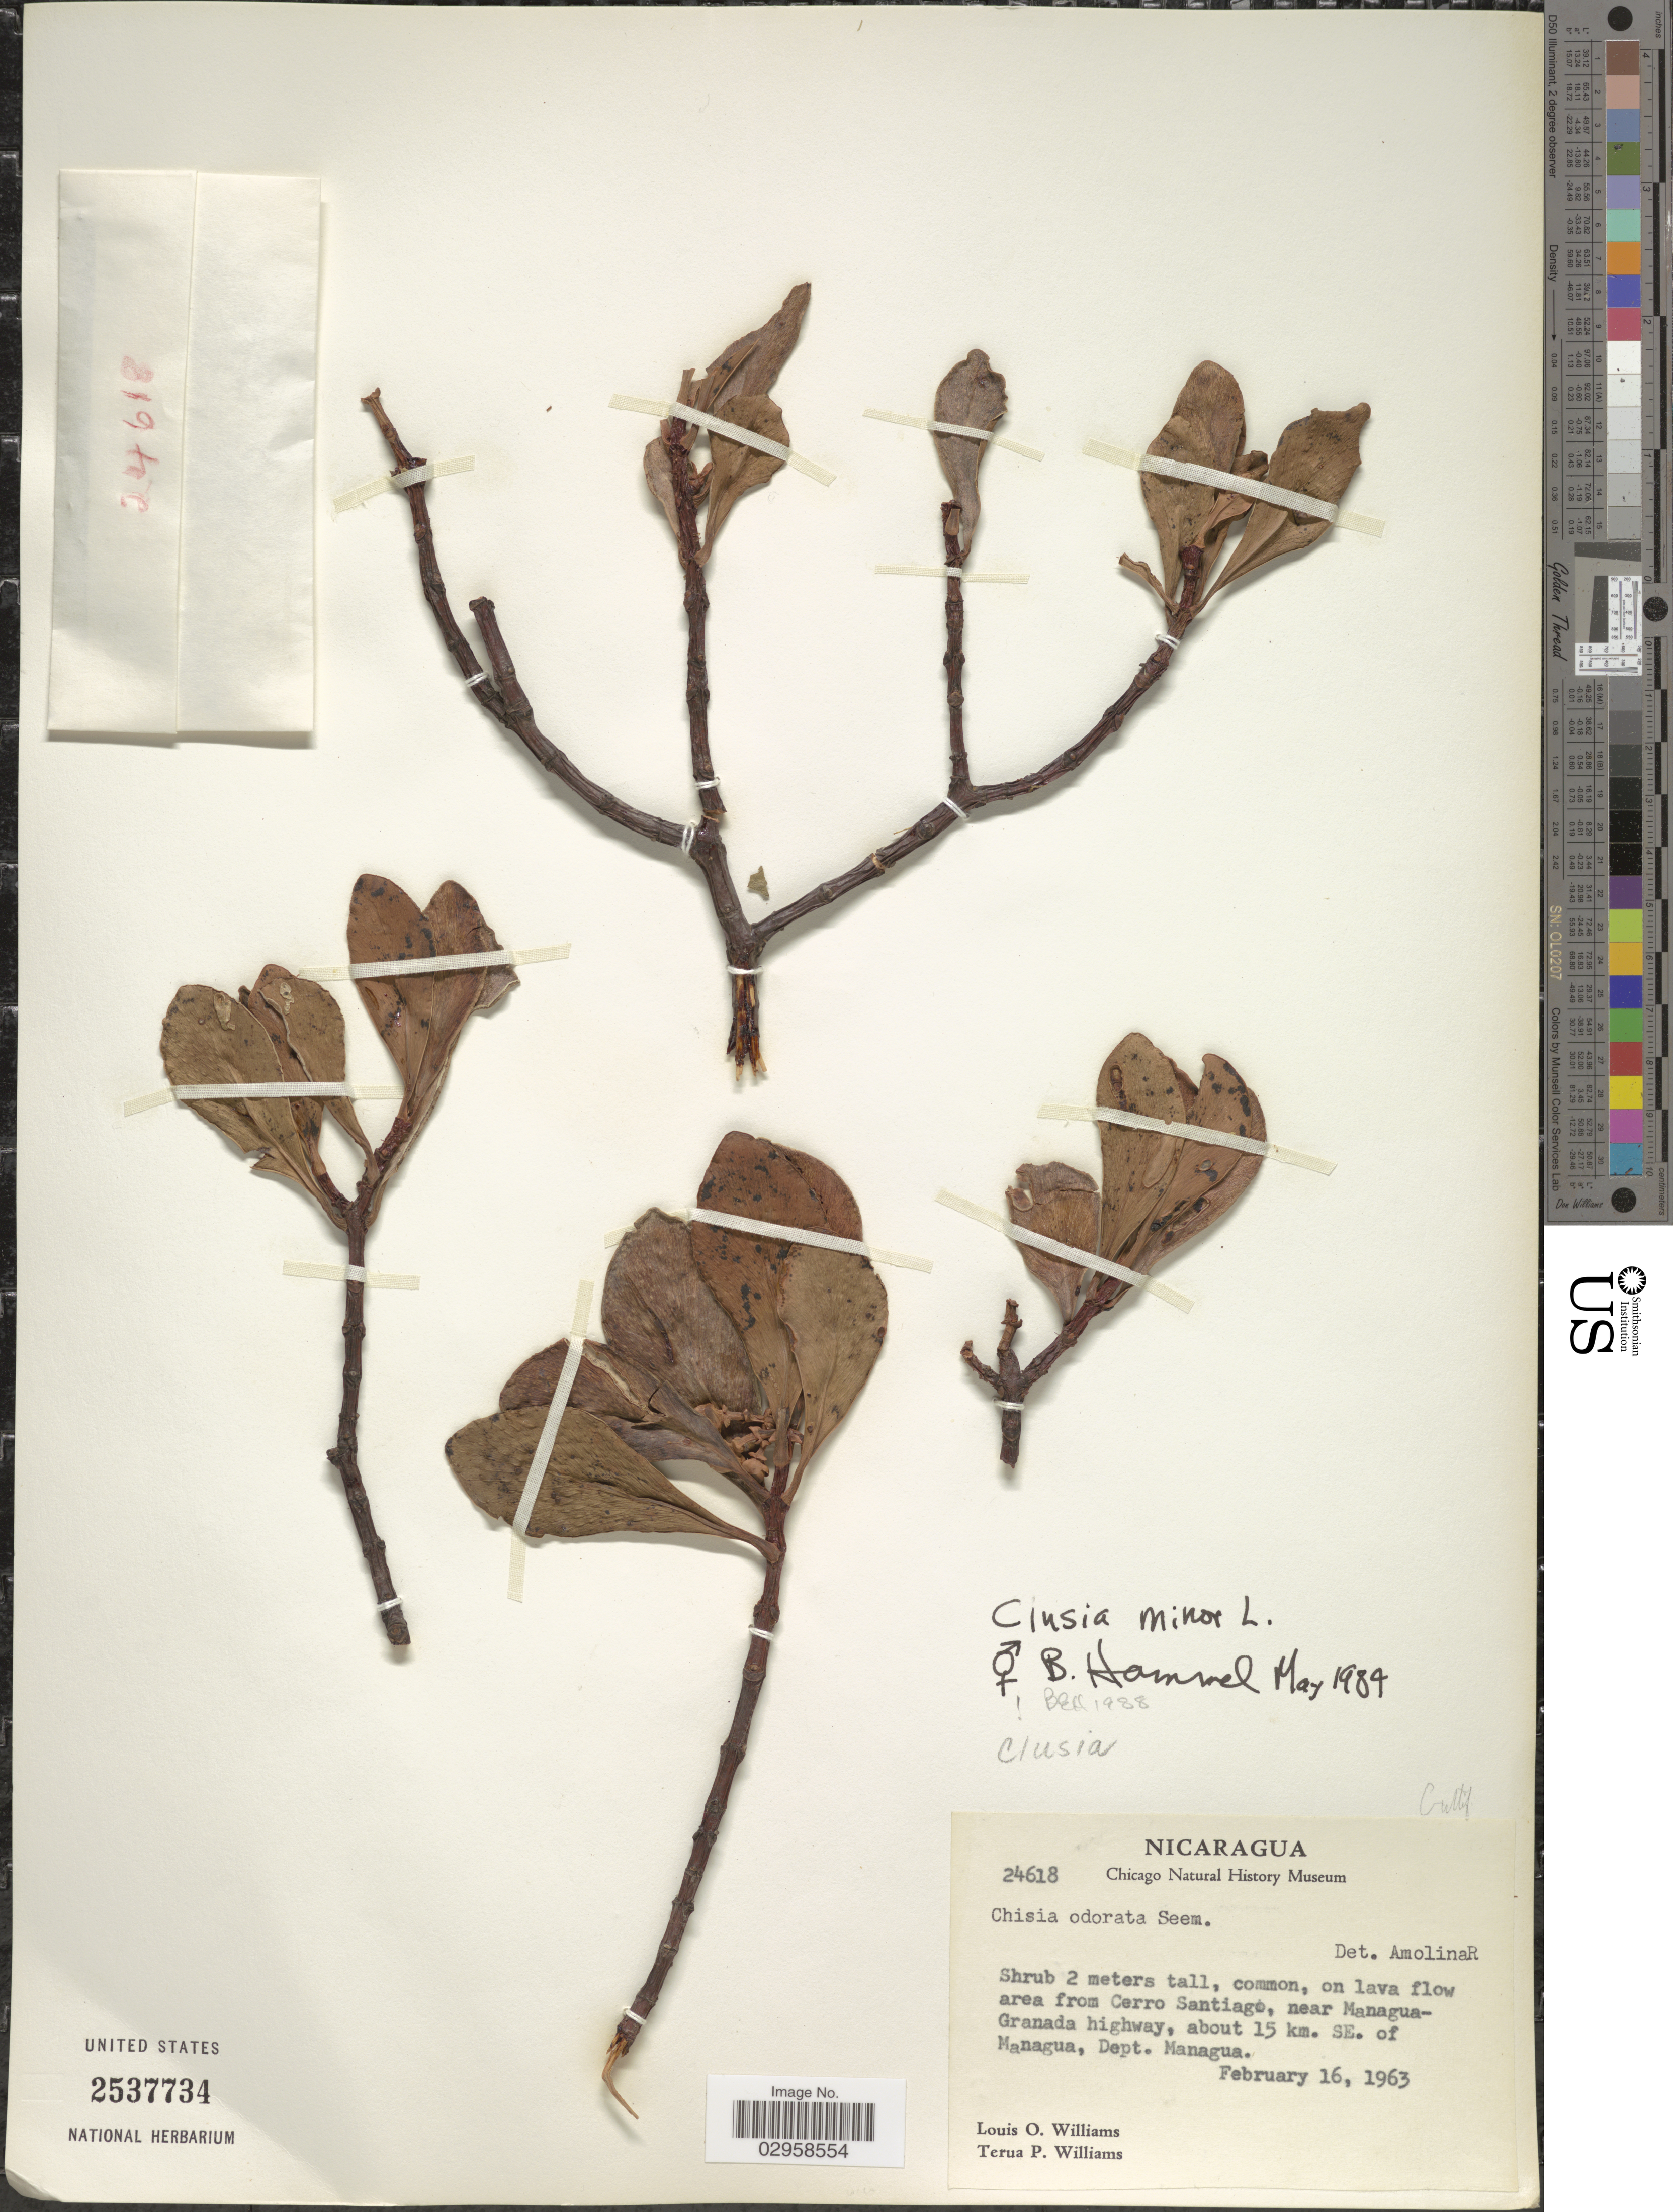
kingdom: Plantae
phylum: Tracheophyta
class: Magnoliopsida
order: Malpighiales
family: Clusiaceae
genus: Clusia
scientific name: Clusia minor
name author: L.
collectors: L. O. Williams & T. Williams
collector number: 24618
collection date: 1963-02-16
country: Nicaragua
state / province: Managua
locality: Common, on lava flow area from Cerro Santiago, near Managua-Granada highway, about 15 km. SE. of Managua, Dept. Managua.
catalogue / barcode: US 2537734